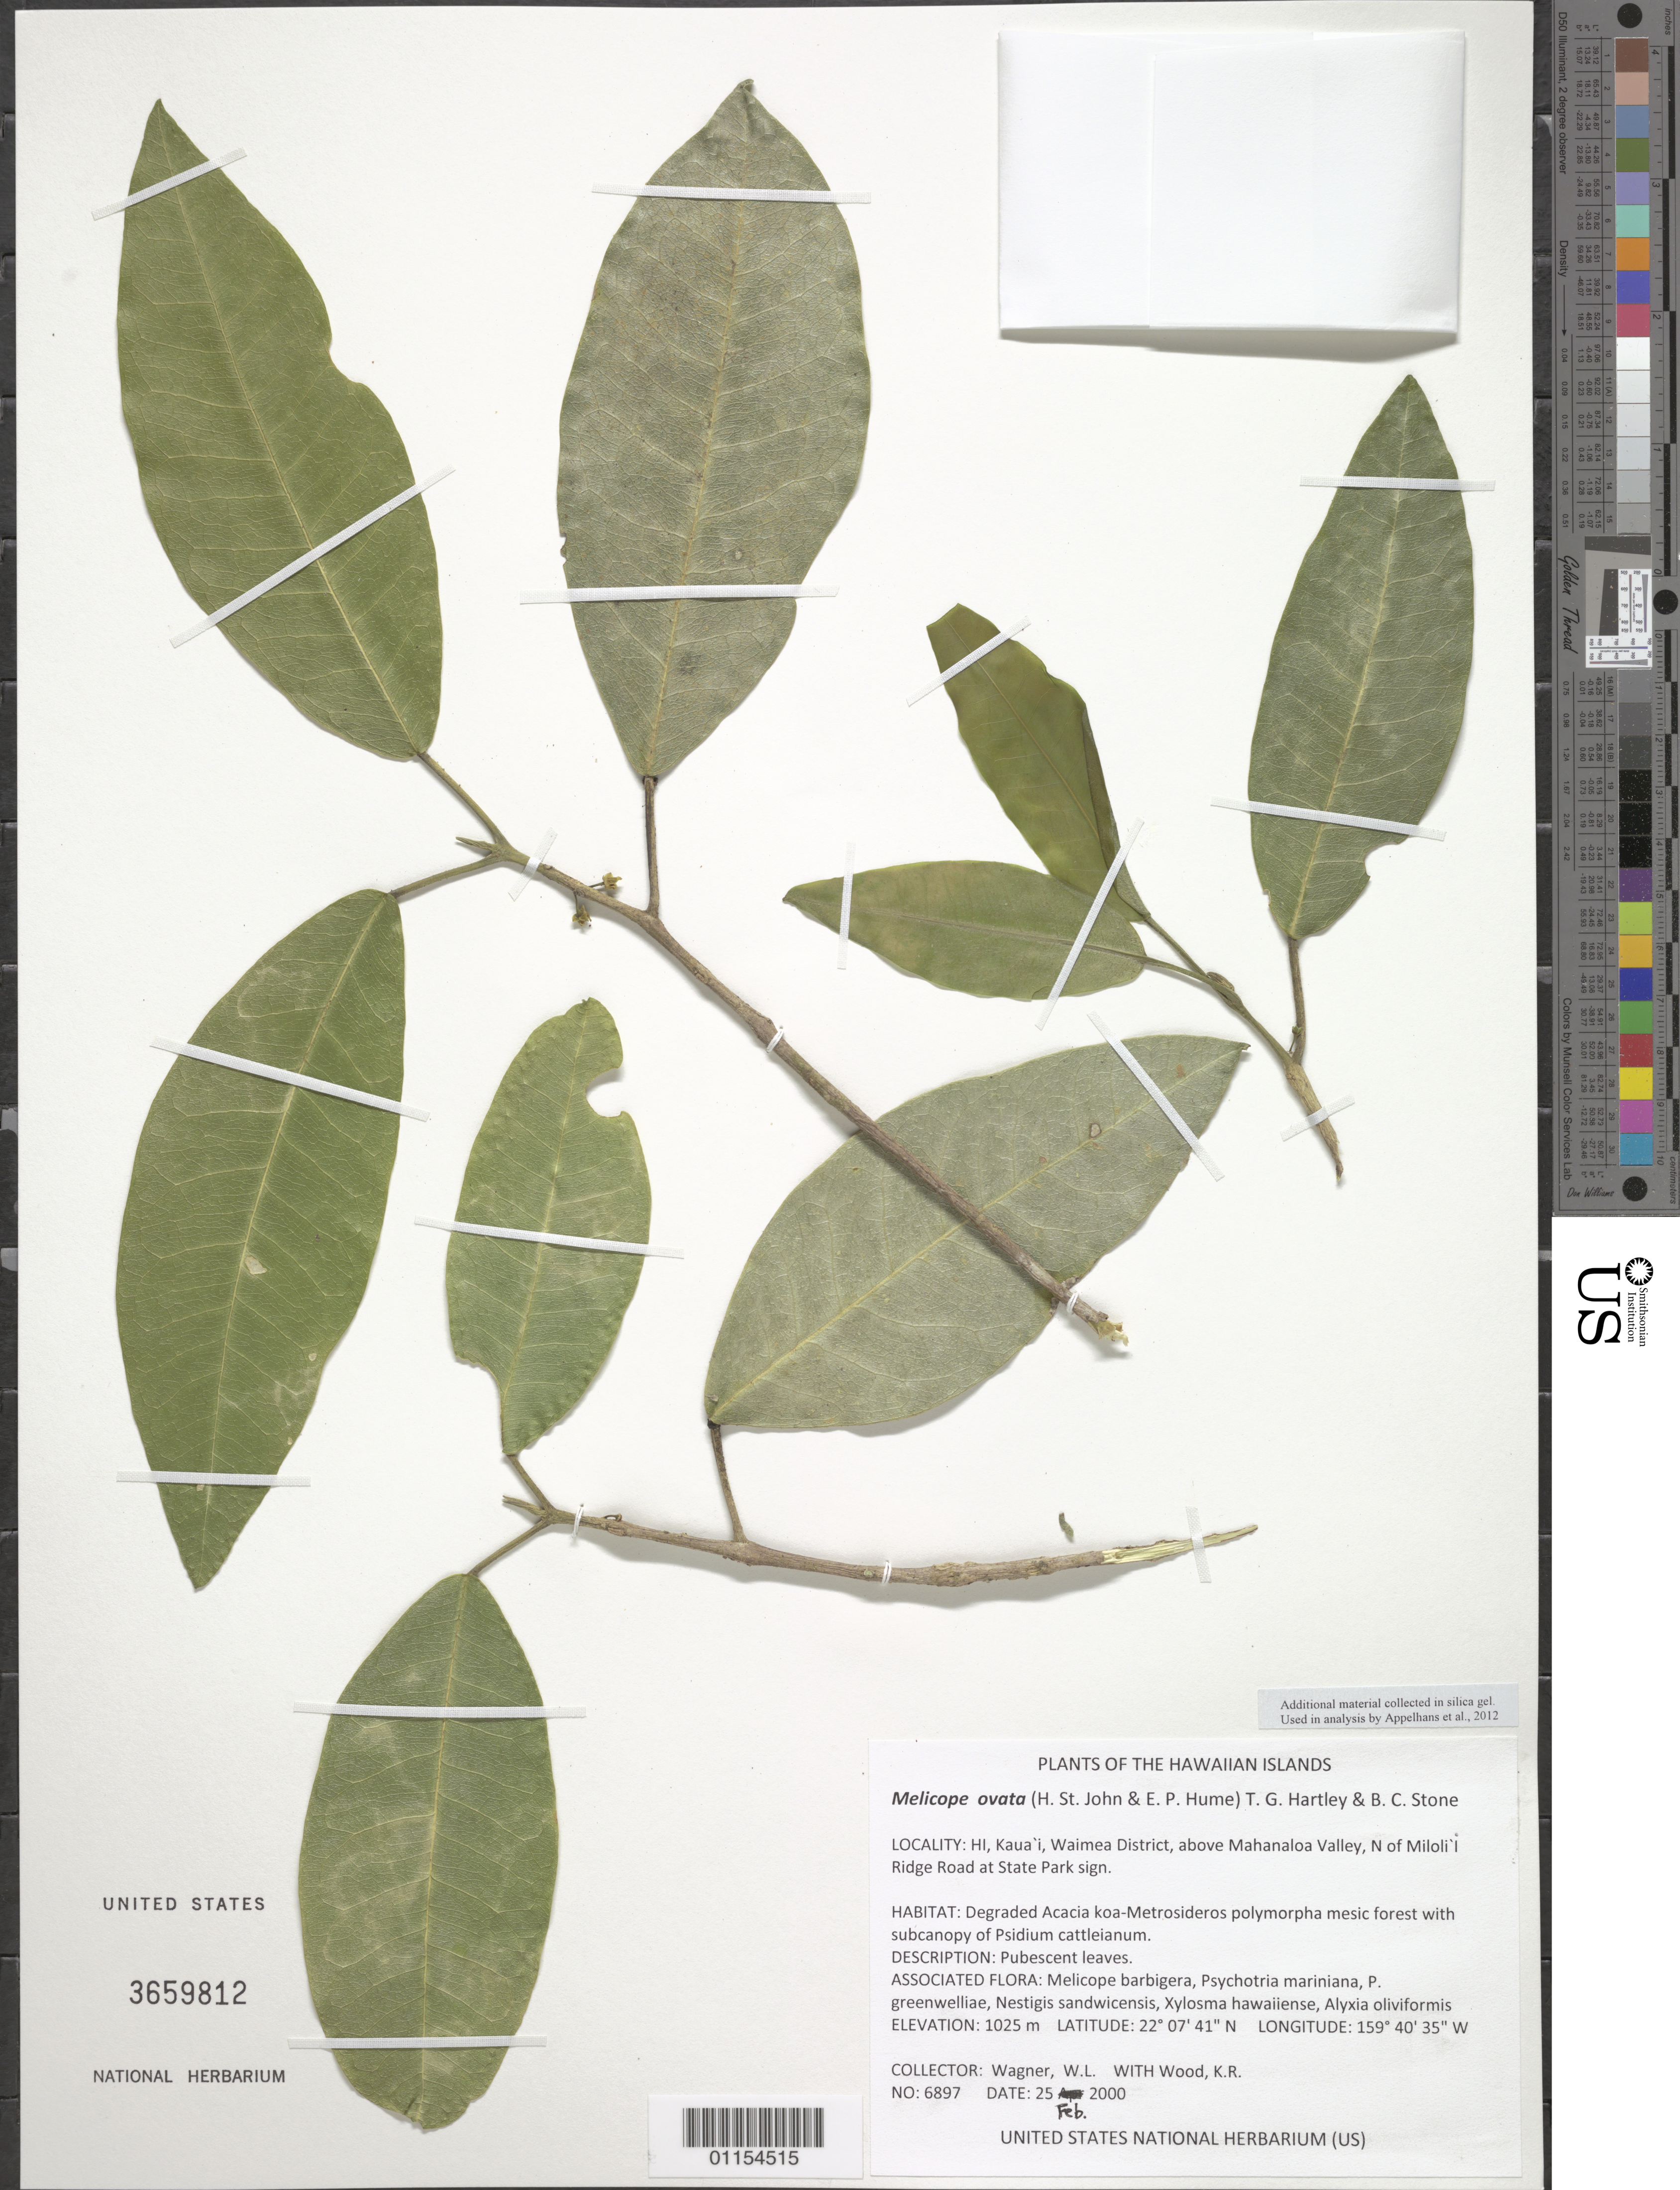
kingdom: Plantae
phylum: Tracheophyta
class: Magnoliopsida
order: Sapindales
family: Rutaceae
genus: Melicope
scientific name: Melicope ovata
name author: (H. St. John & E.P. Hume) T.G. Hartley & B.C. Stone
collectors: W. L. Wagner & K. R. Wood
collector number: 6897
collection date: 2000-02-25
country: United States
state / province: Hawaii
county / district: Kauai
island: Kaua'i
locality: Waimea District, above Mahanaloa Valley, N of Miloli'i ridge road at State Park Sign.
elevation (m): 1025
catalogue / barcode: US 3659812